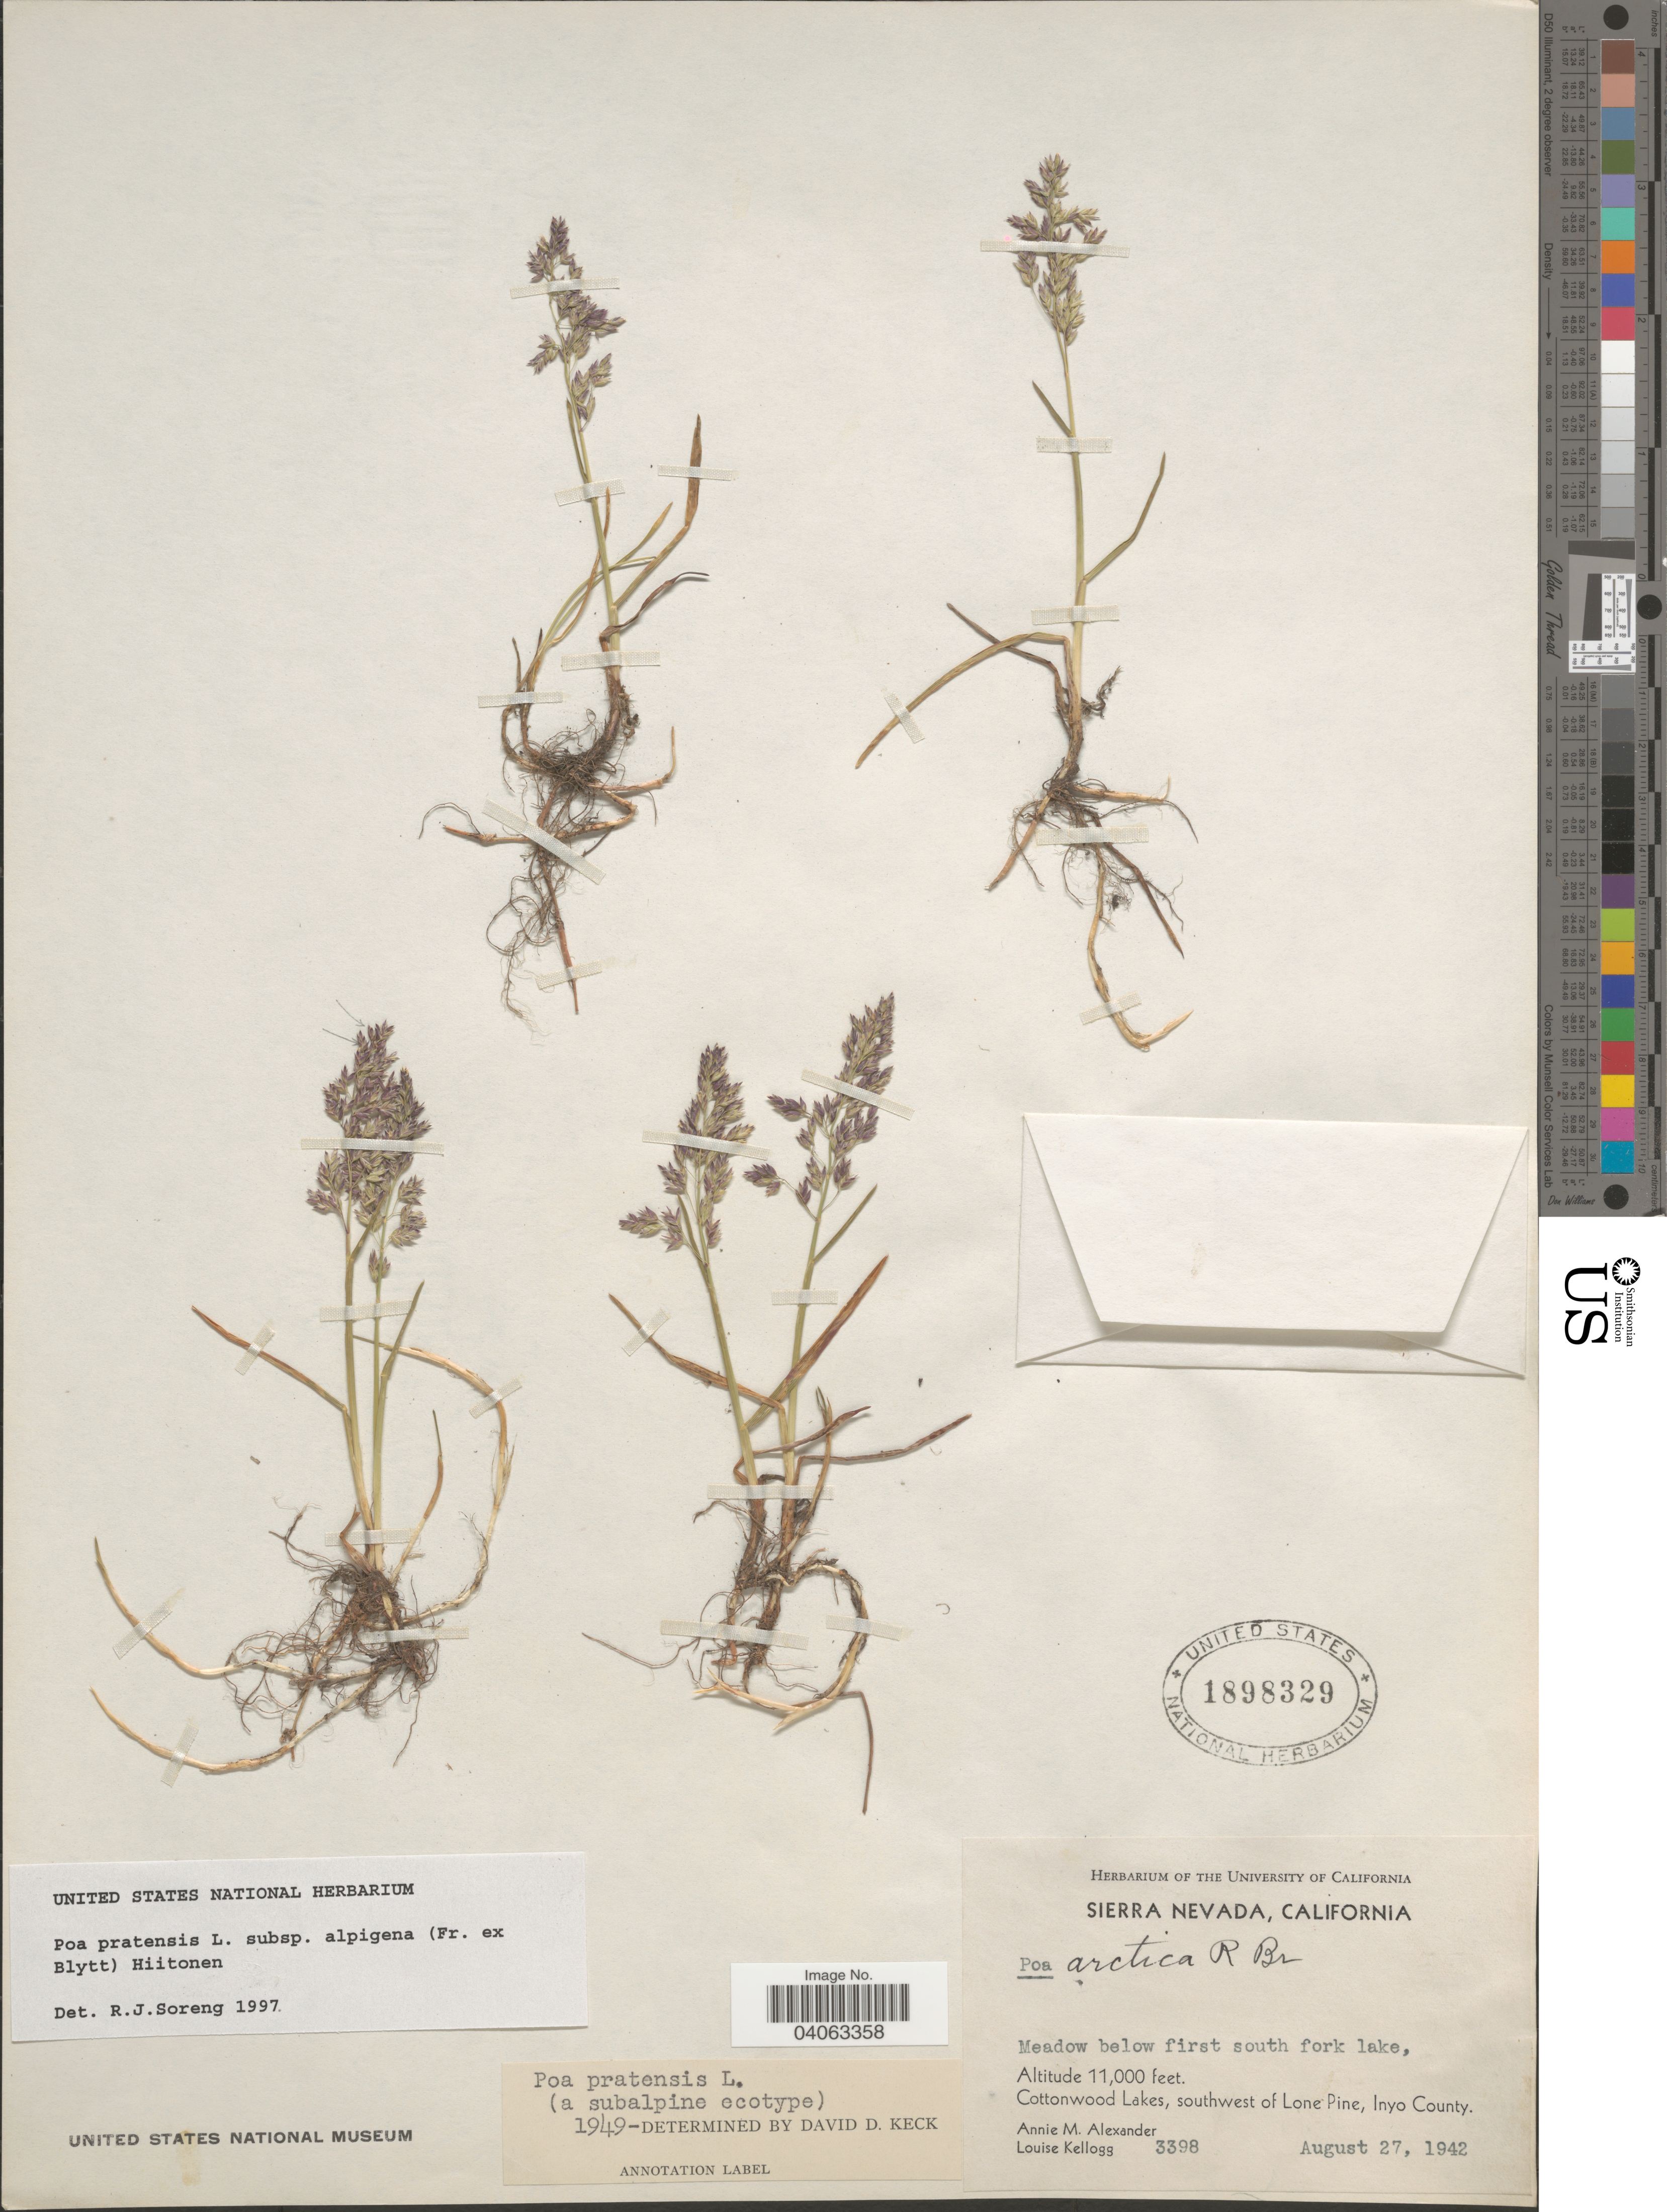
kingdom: Plantae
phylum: Tracheophyta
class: Liliopsida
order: Poales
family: Poaceae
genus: Poa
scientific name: Poa pratensis subsp. alpigena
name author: (Lindm.) Hiitonen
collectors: A. M. Alexander & L. Kellogg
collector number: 3398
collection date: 1942-08-27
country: United States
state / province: California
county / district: Inyo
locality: Sierra Nevada. Meadow below first south fork lake. Cottonwood Lakes, southwest of Lone Pine, Inyo County.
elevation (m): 3353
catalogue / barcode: US 1898329